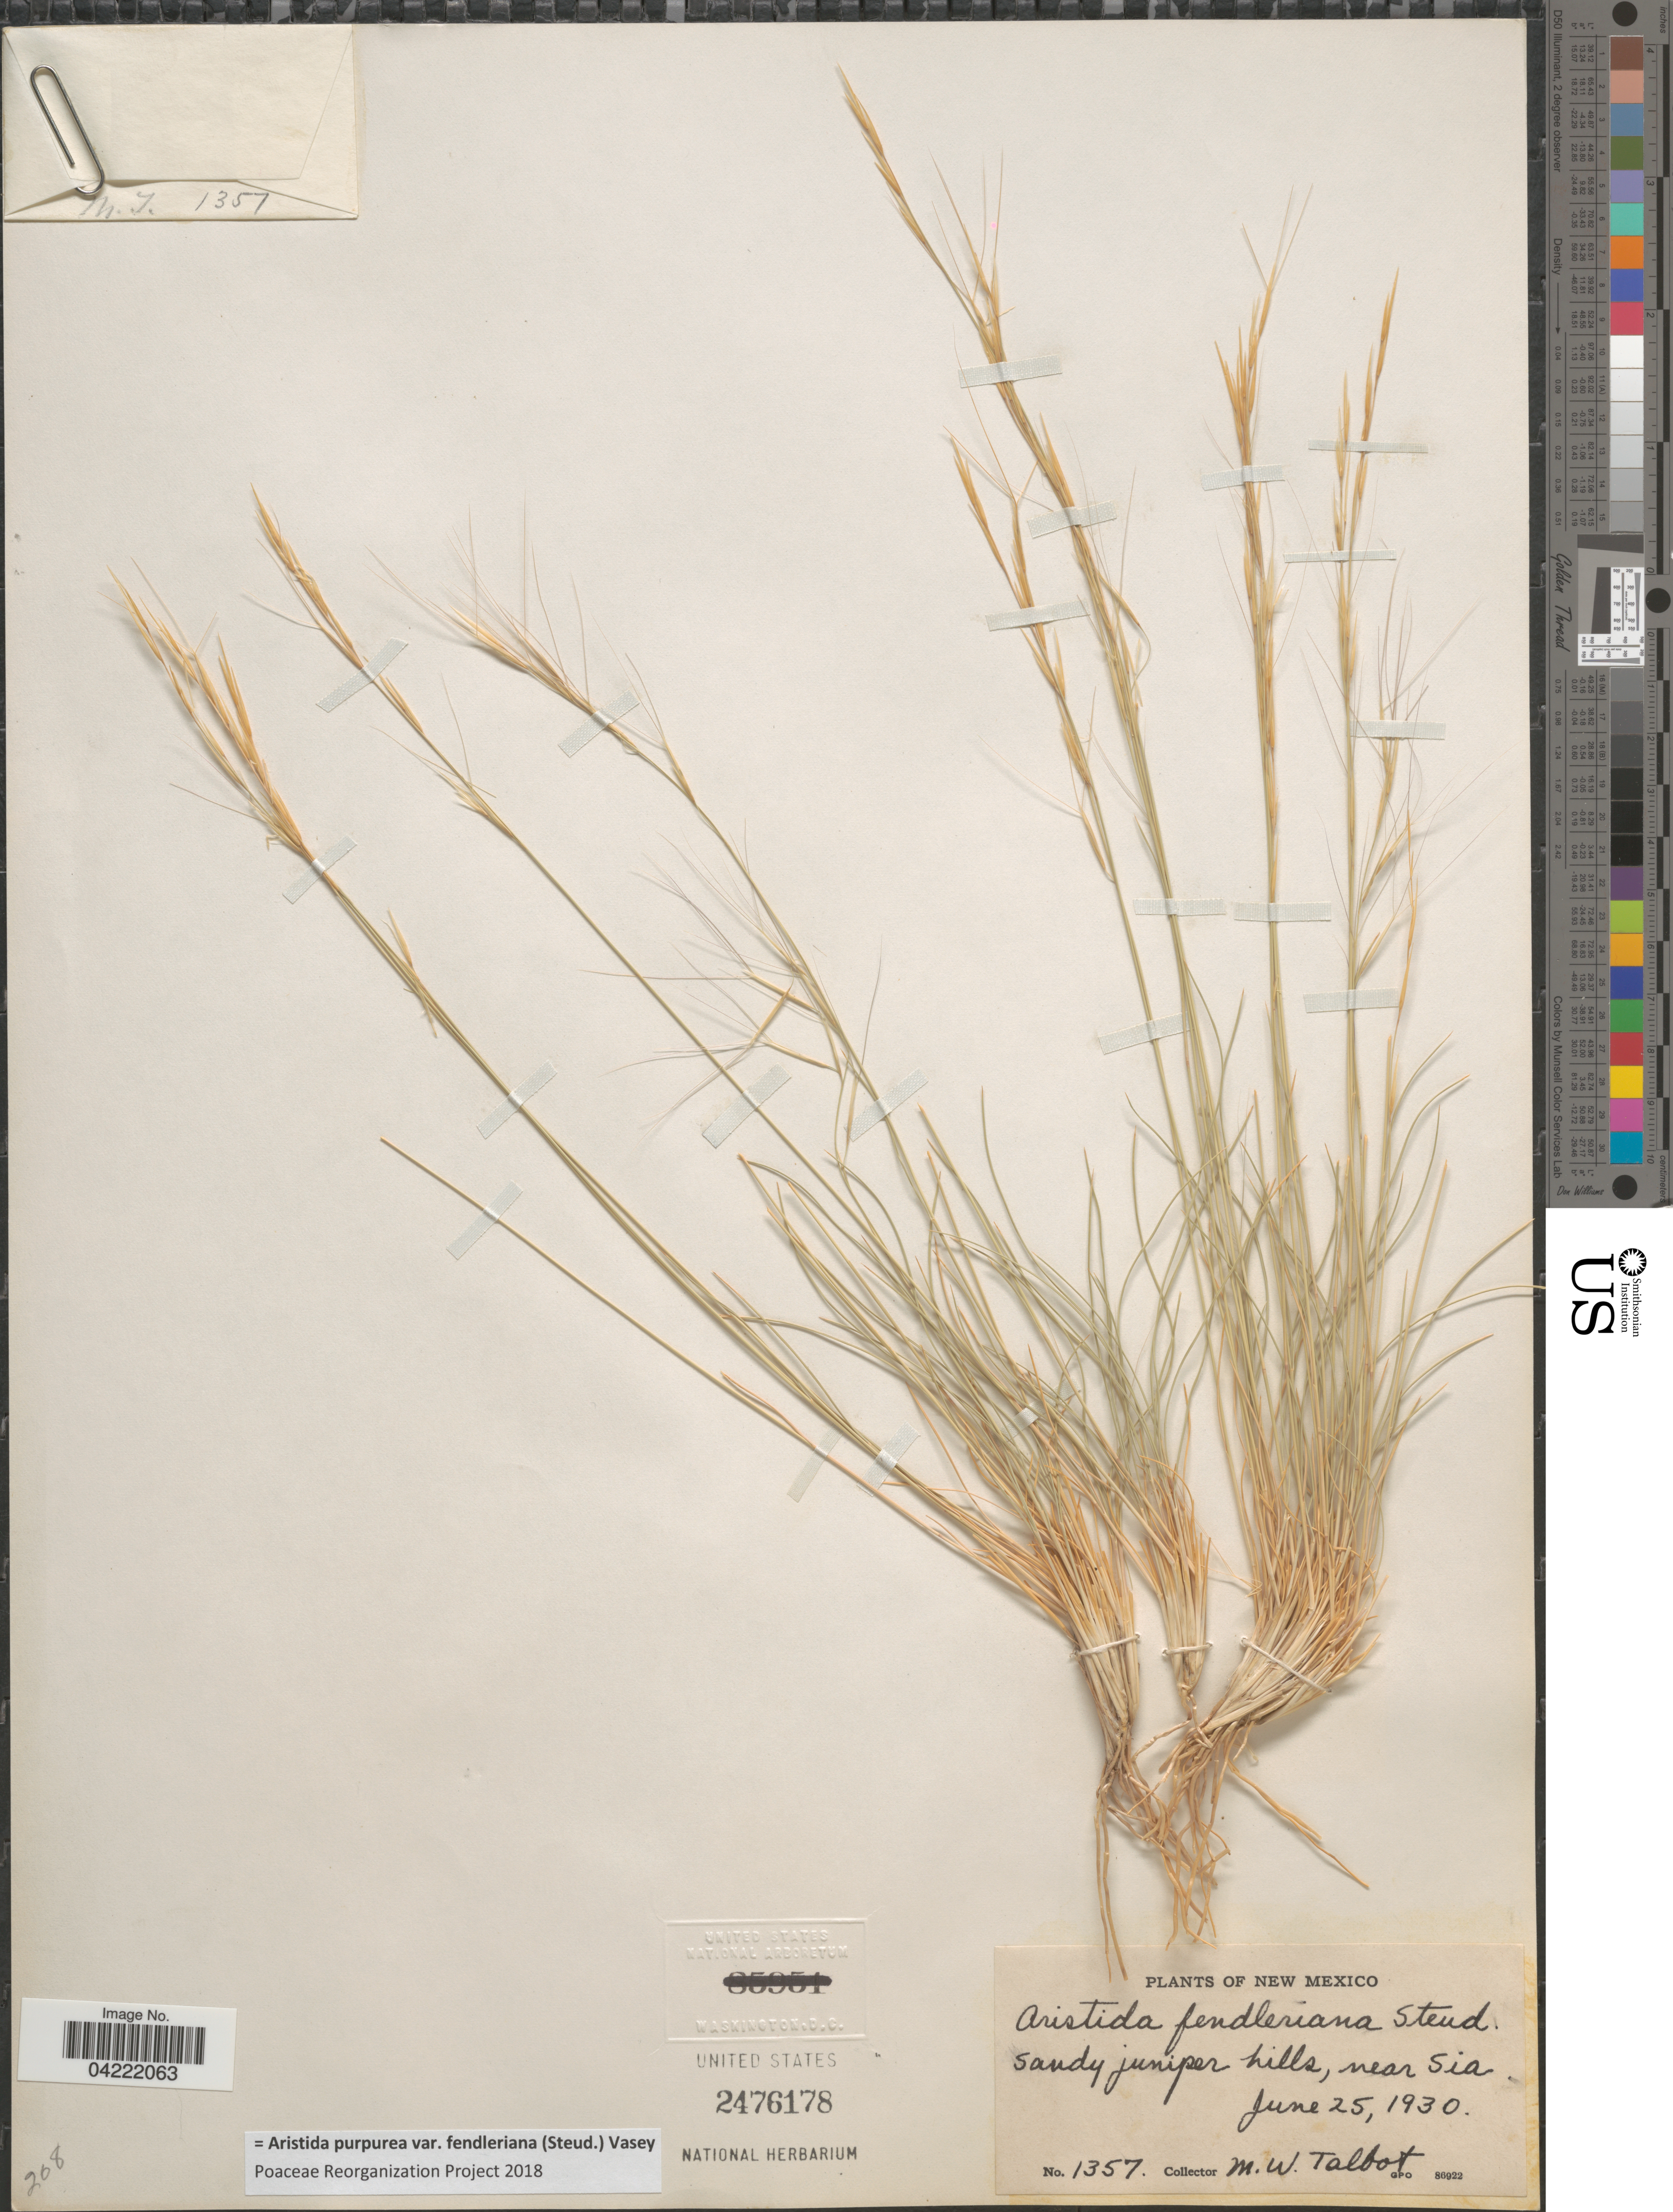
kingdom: Plantae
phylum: Tracheophyta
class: Liliopsida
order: Poales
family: Poaceae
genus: Aristida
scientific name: Aristida purpurea var. fendleriana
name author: (Steud.) Vasey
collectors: M. Talbot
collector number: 1357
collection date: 1930-06-25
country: United States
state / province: New Mexico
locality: Sandy juniper hills, near Sia.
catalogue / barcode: US 2476178